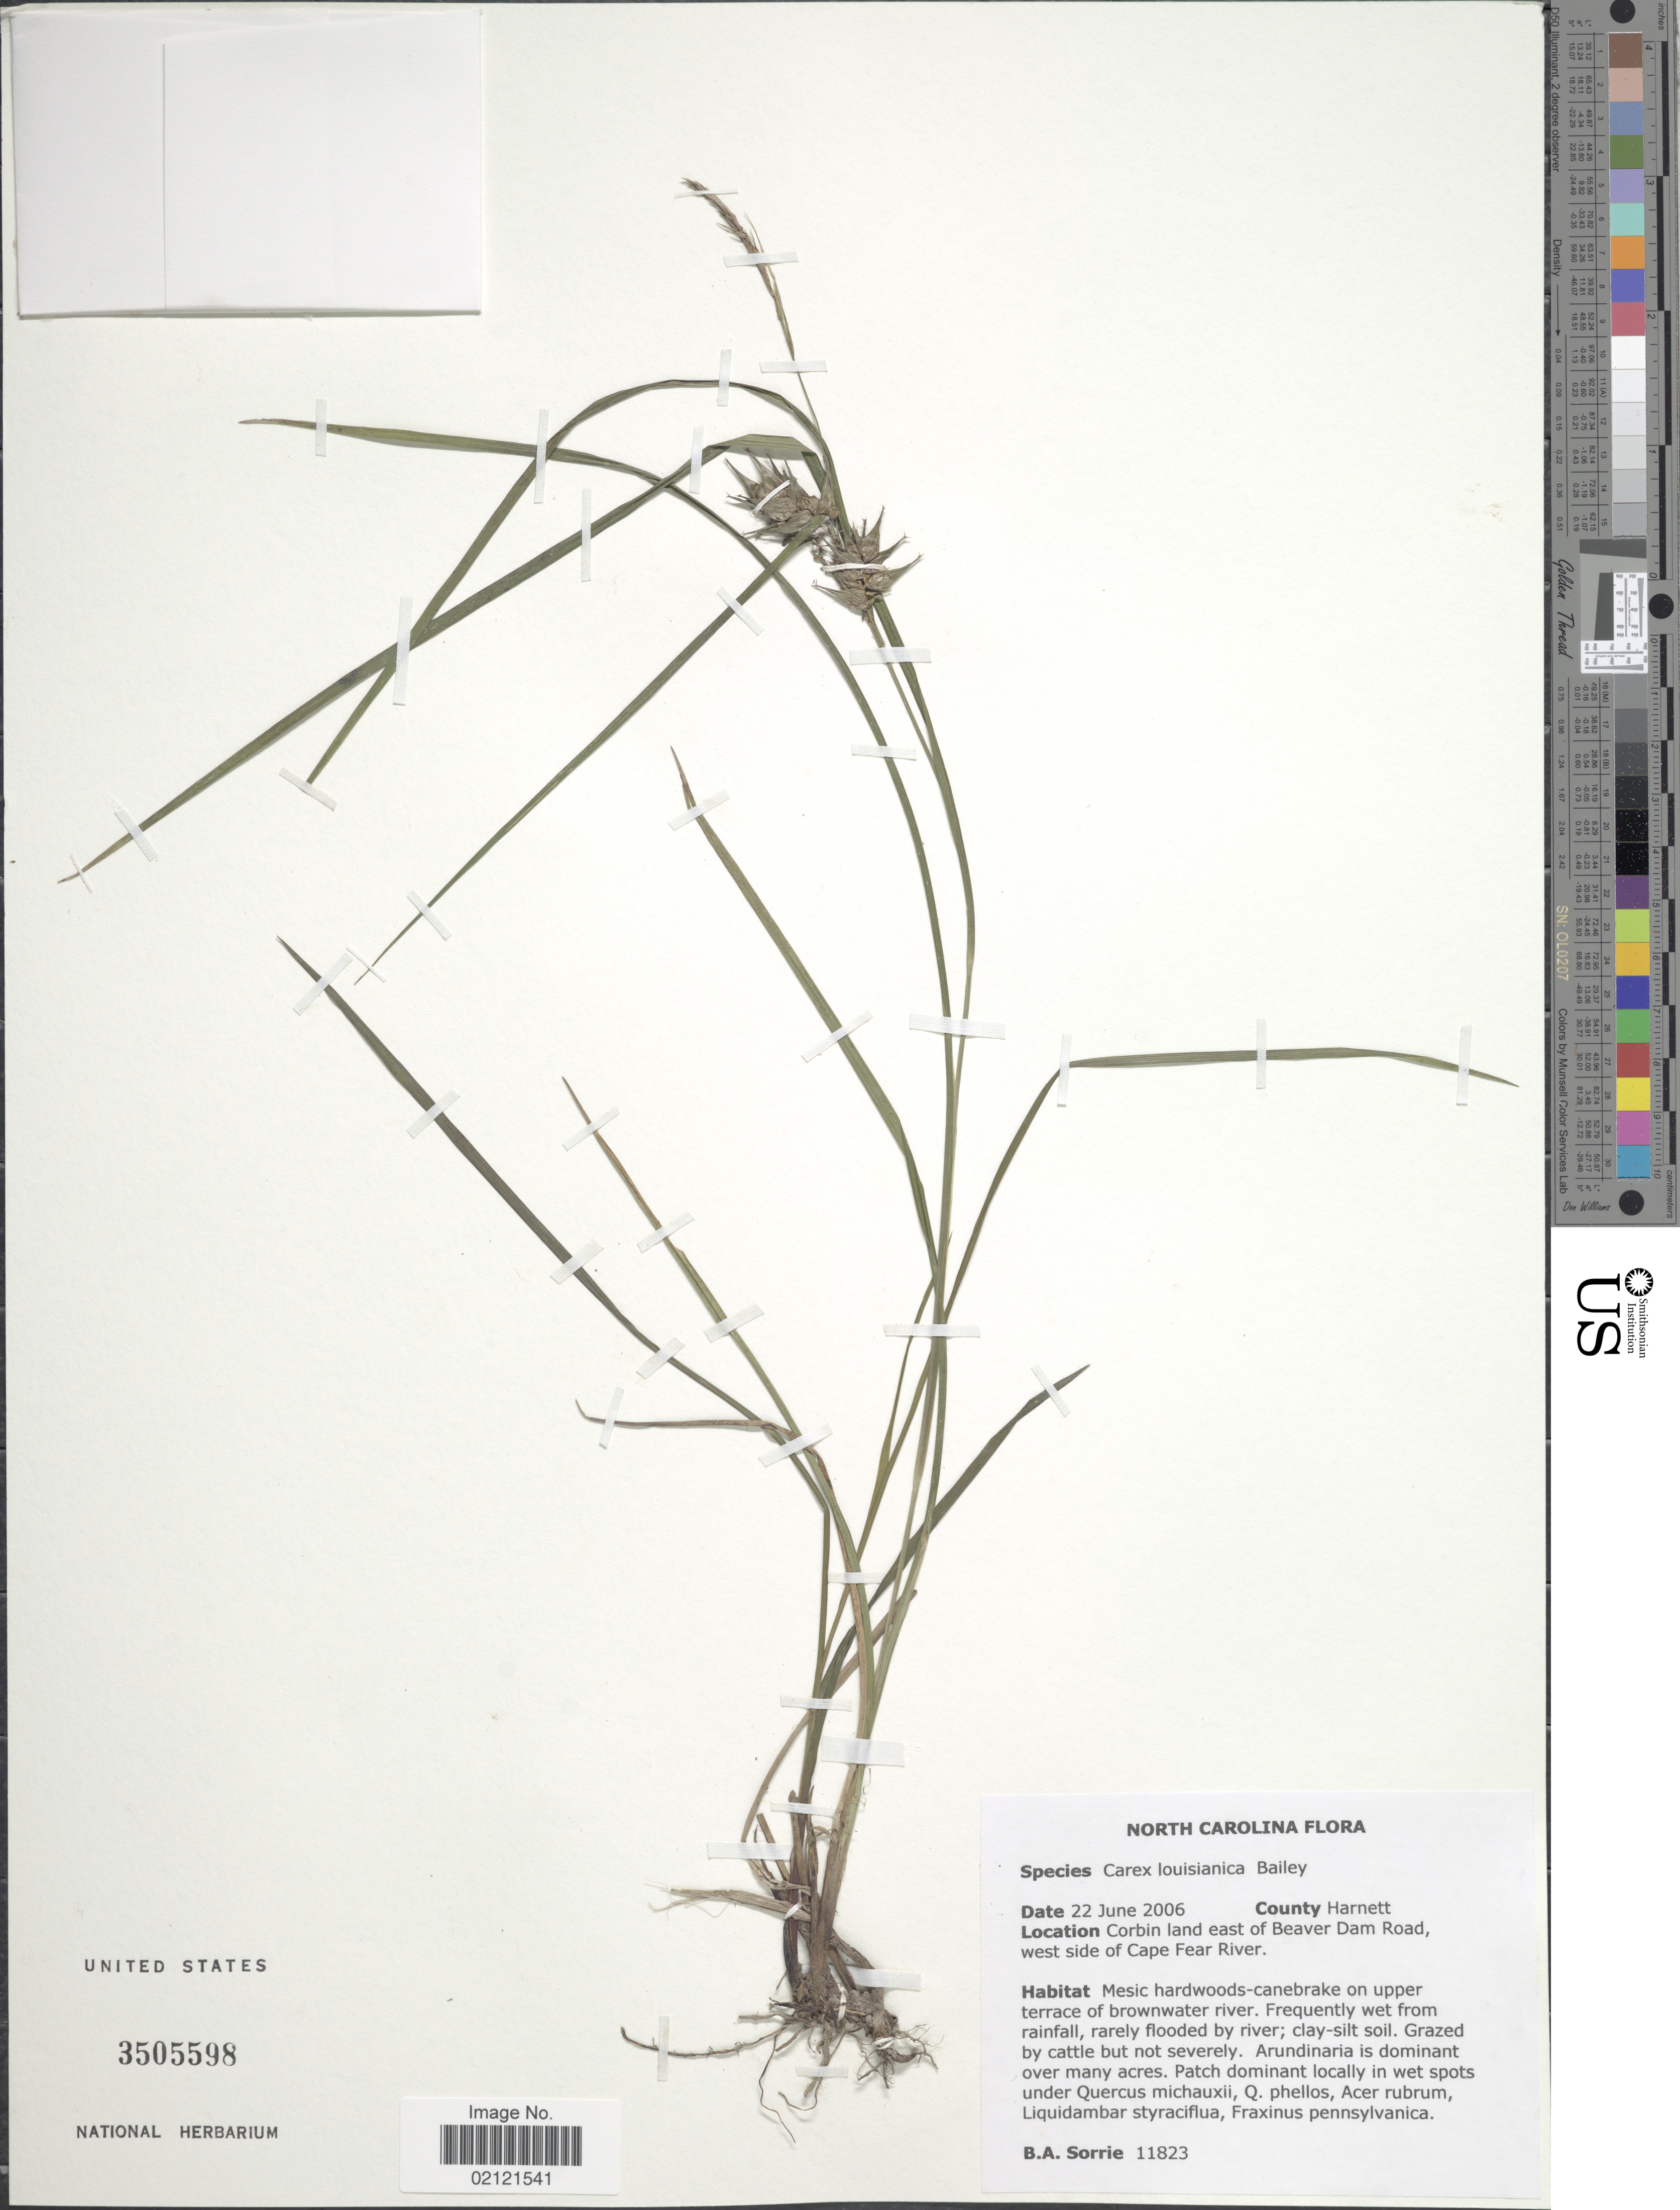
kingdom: Plantae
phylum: Tracheophyta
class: Liliopsida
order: Poales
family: Cyperaceae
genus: Carex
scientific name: Carex louisianica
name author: L.H. Bailey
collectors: B. Sorrie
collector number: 11823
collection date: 2006-06-22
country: United States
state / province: North Carolina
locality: County Harnett, Corbin land east of Beaver Dam Road, West side of Cape Fear River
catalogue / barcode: US 3505598